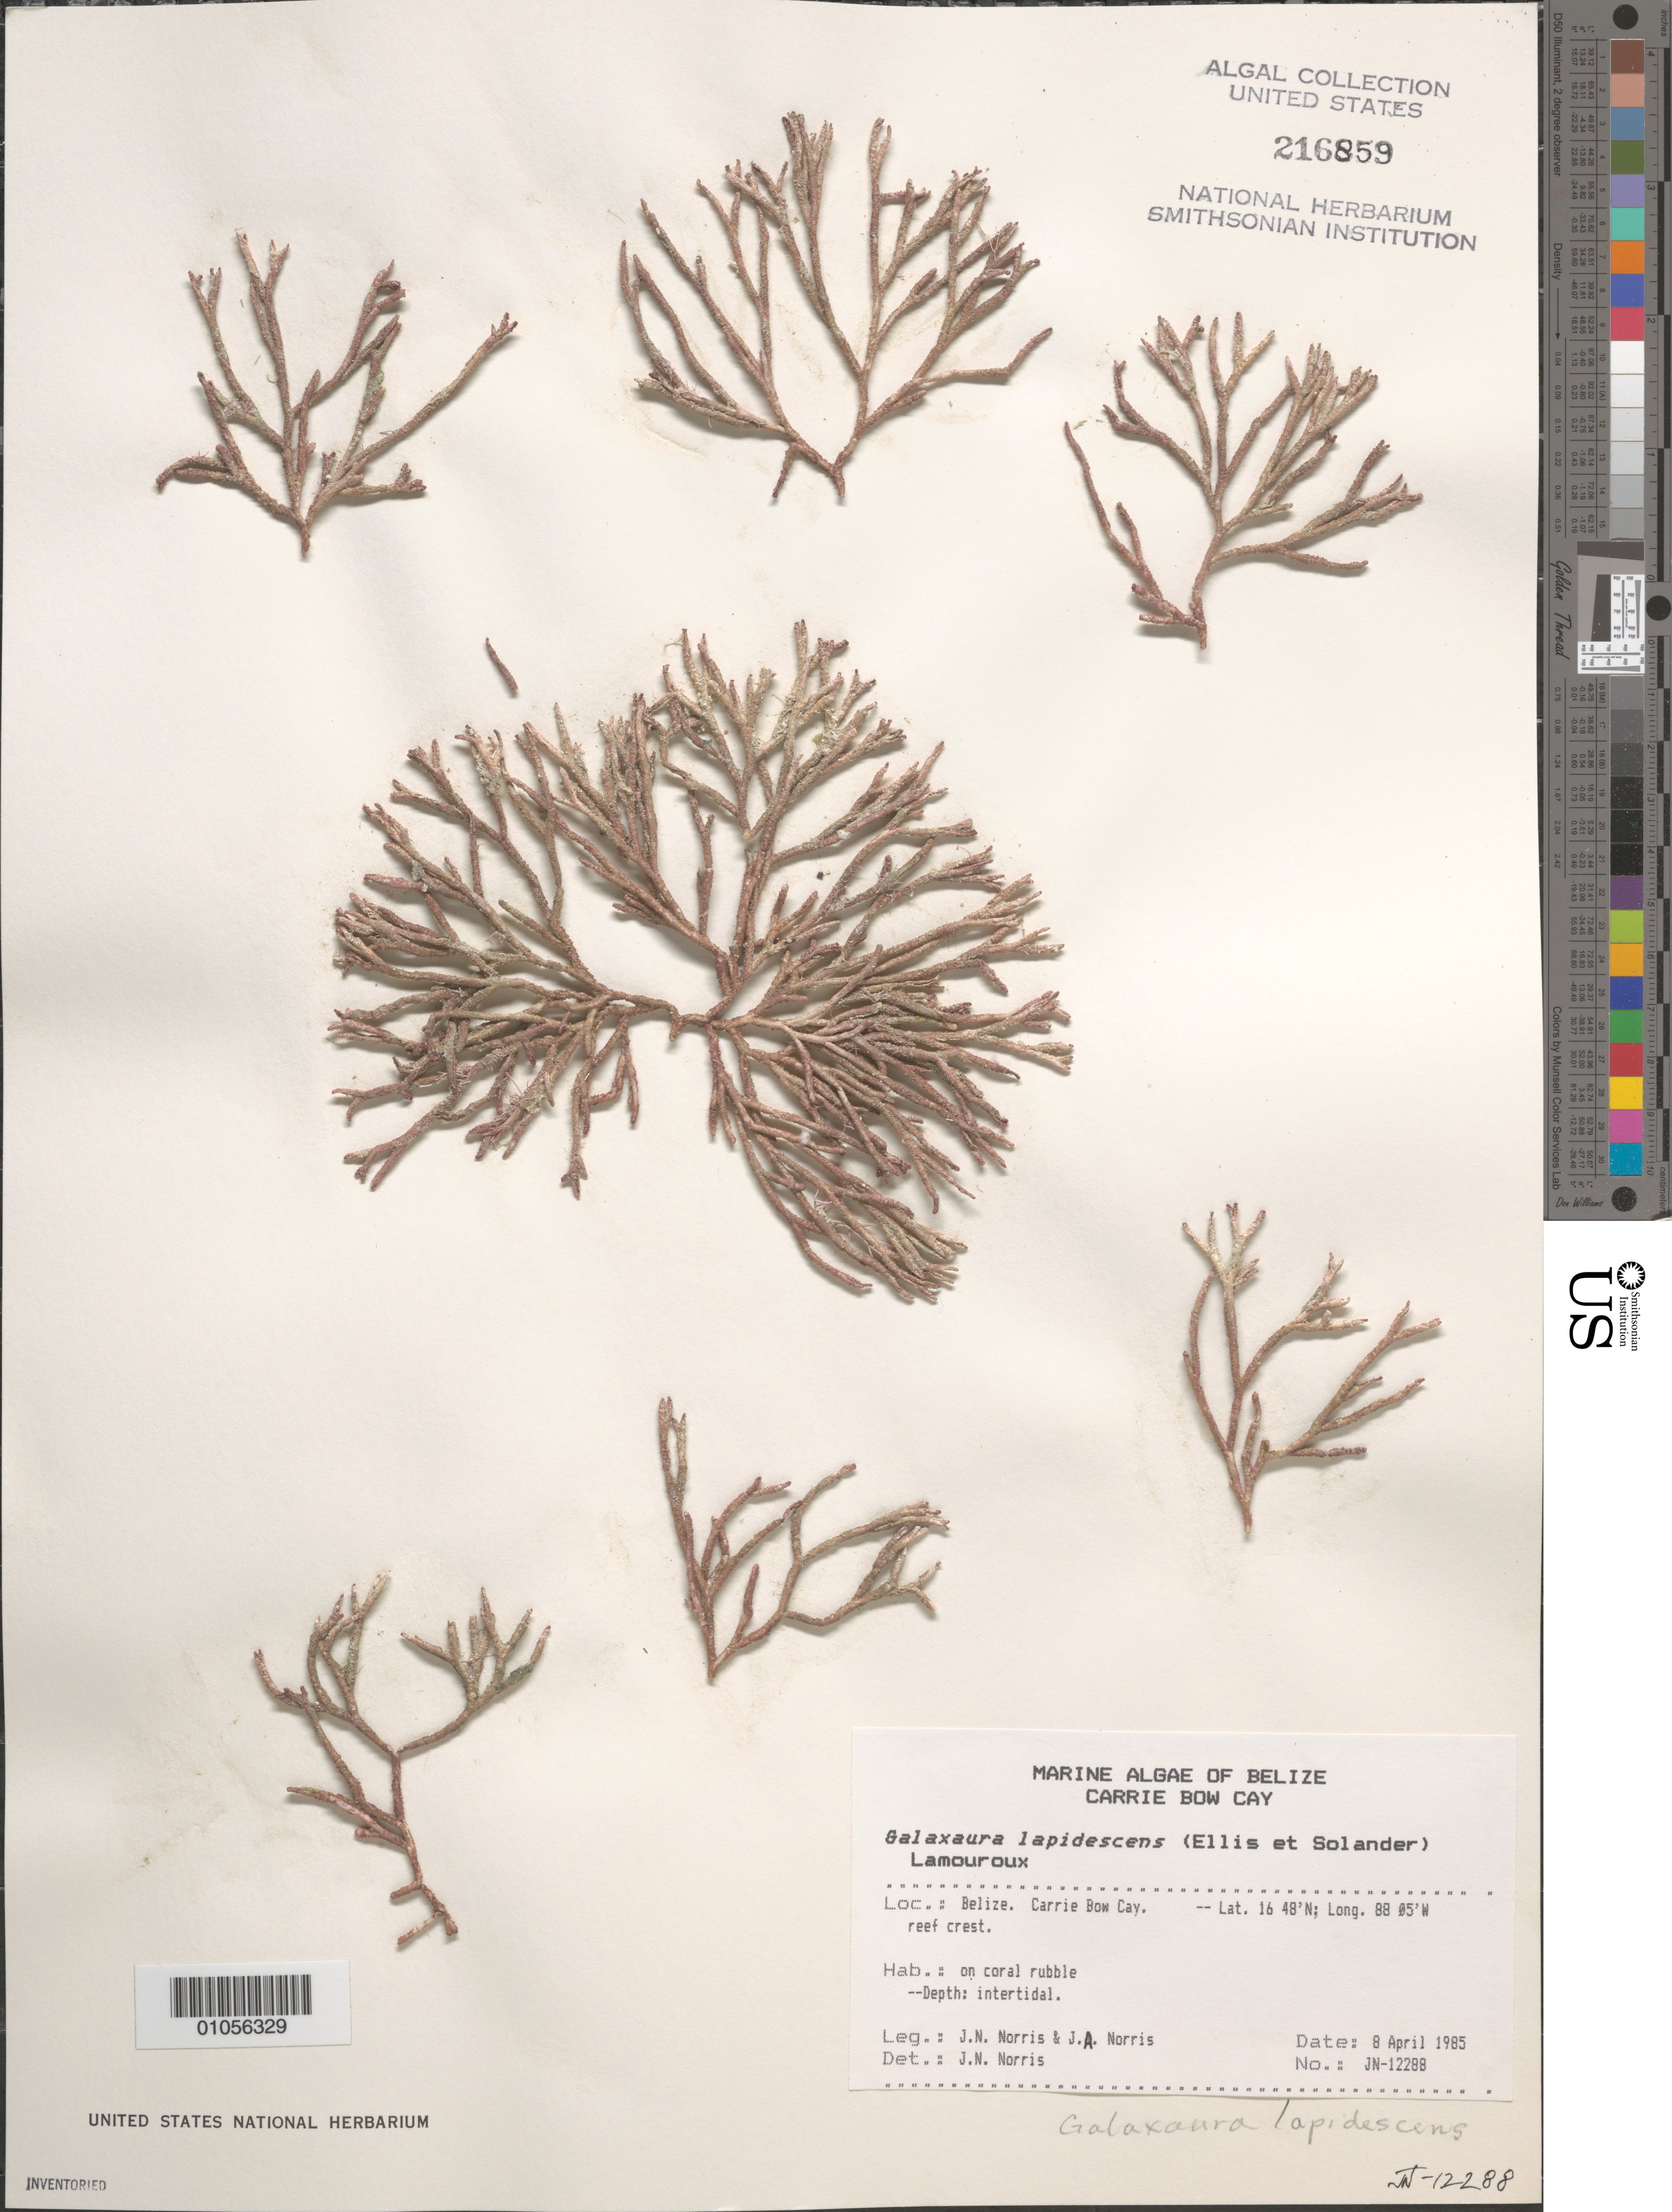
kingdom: Plantae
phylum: Rhodophyta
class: Florideophyceae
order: Nemaliales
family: Galaxauraceae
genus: Galaxaura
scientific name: Galaxaura rugosa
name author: (Ellis & Sol.) J.V.Lamouroux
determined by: Algae name updating Project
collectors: J. N. Norris & J. A. Norris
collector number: JN-12288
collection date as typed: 08 Apr 1985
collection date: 1985-04-08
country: Belize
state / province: Stann Creek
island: Carrie Bow Cay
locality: Reef crest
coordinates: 16 48'N, 88 05'W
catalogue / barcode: US 216859